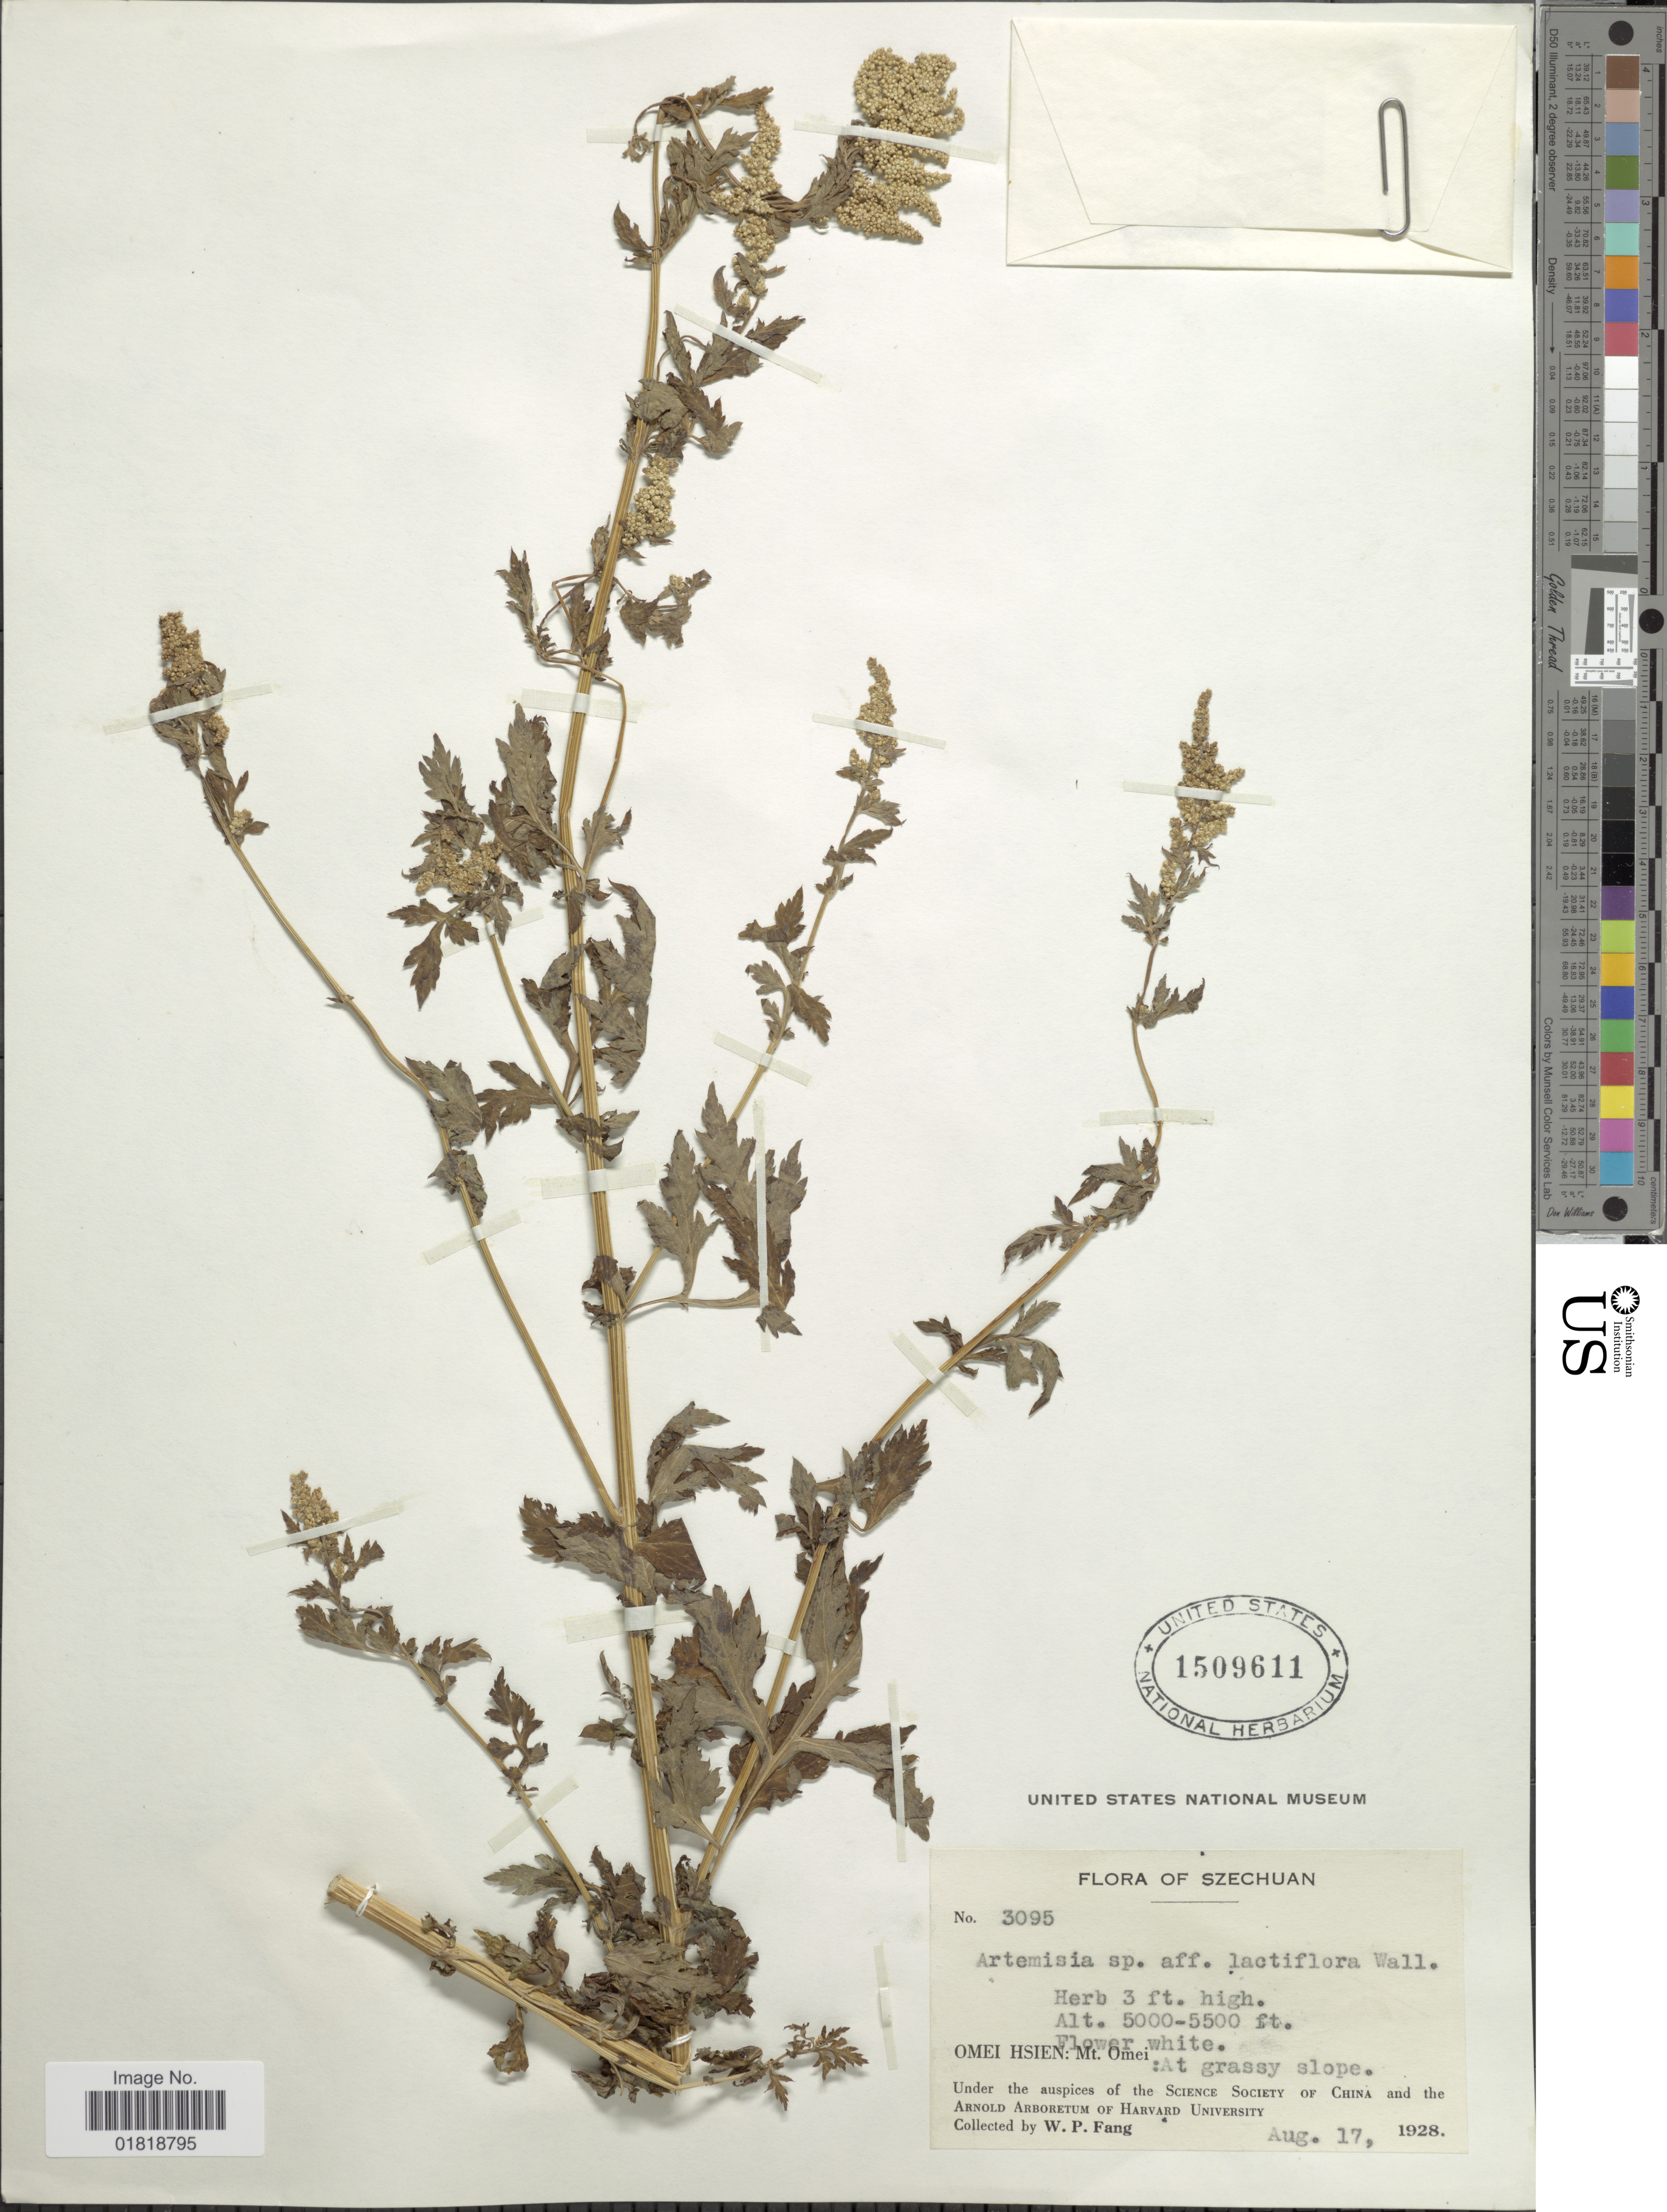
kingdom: Plantae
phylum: Tracheophyta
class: Magnoliopsida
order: Asterales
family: Asteraceae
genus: Artemisia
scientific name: Artemisia lactiflora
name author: Wall. ex DC.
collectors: W. P. Fang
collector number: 3095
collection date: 1928-08-17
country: China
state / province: Sichuan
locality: Szechuan, Omei Hsien: Mt. Omei, at grassy slope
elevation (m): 1524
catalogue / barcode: US 1509611